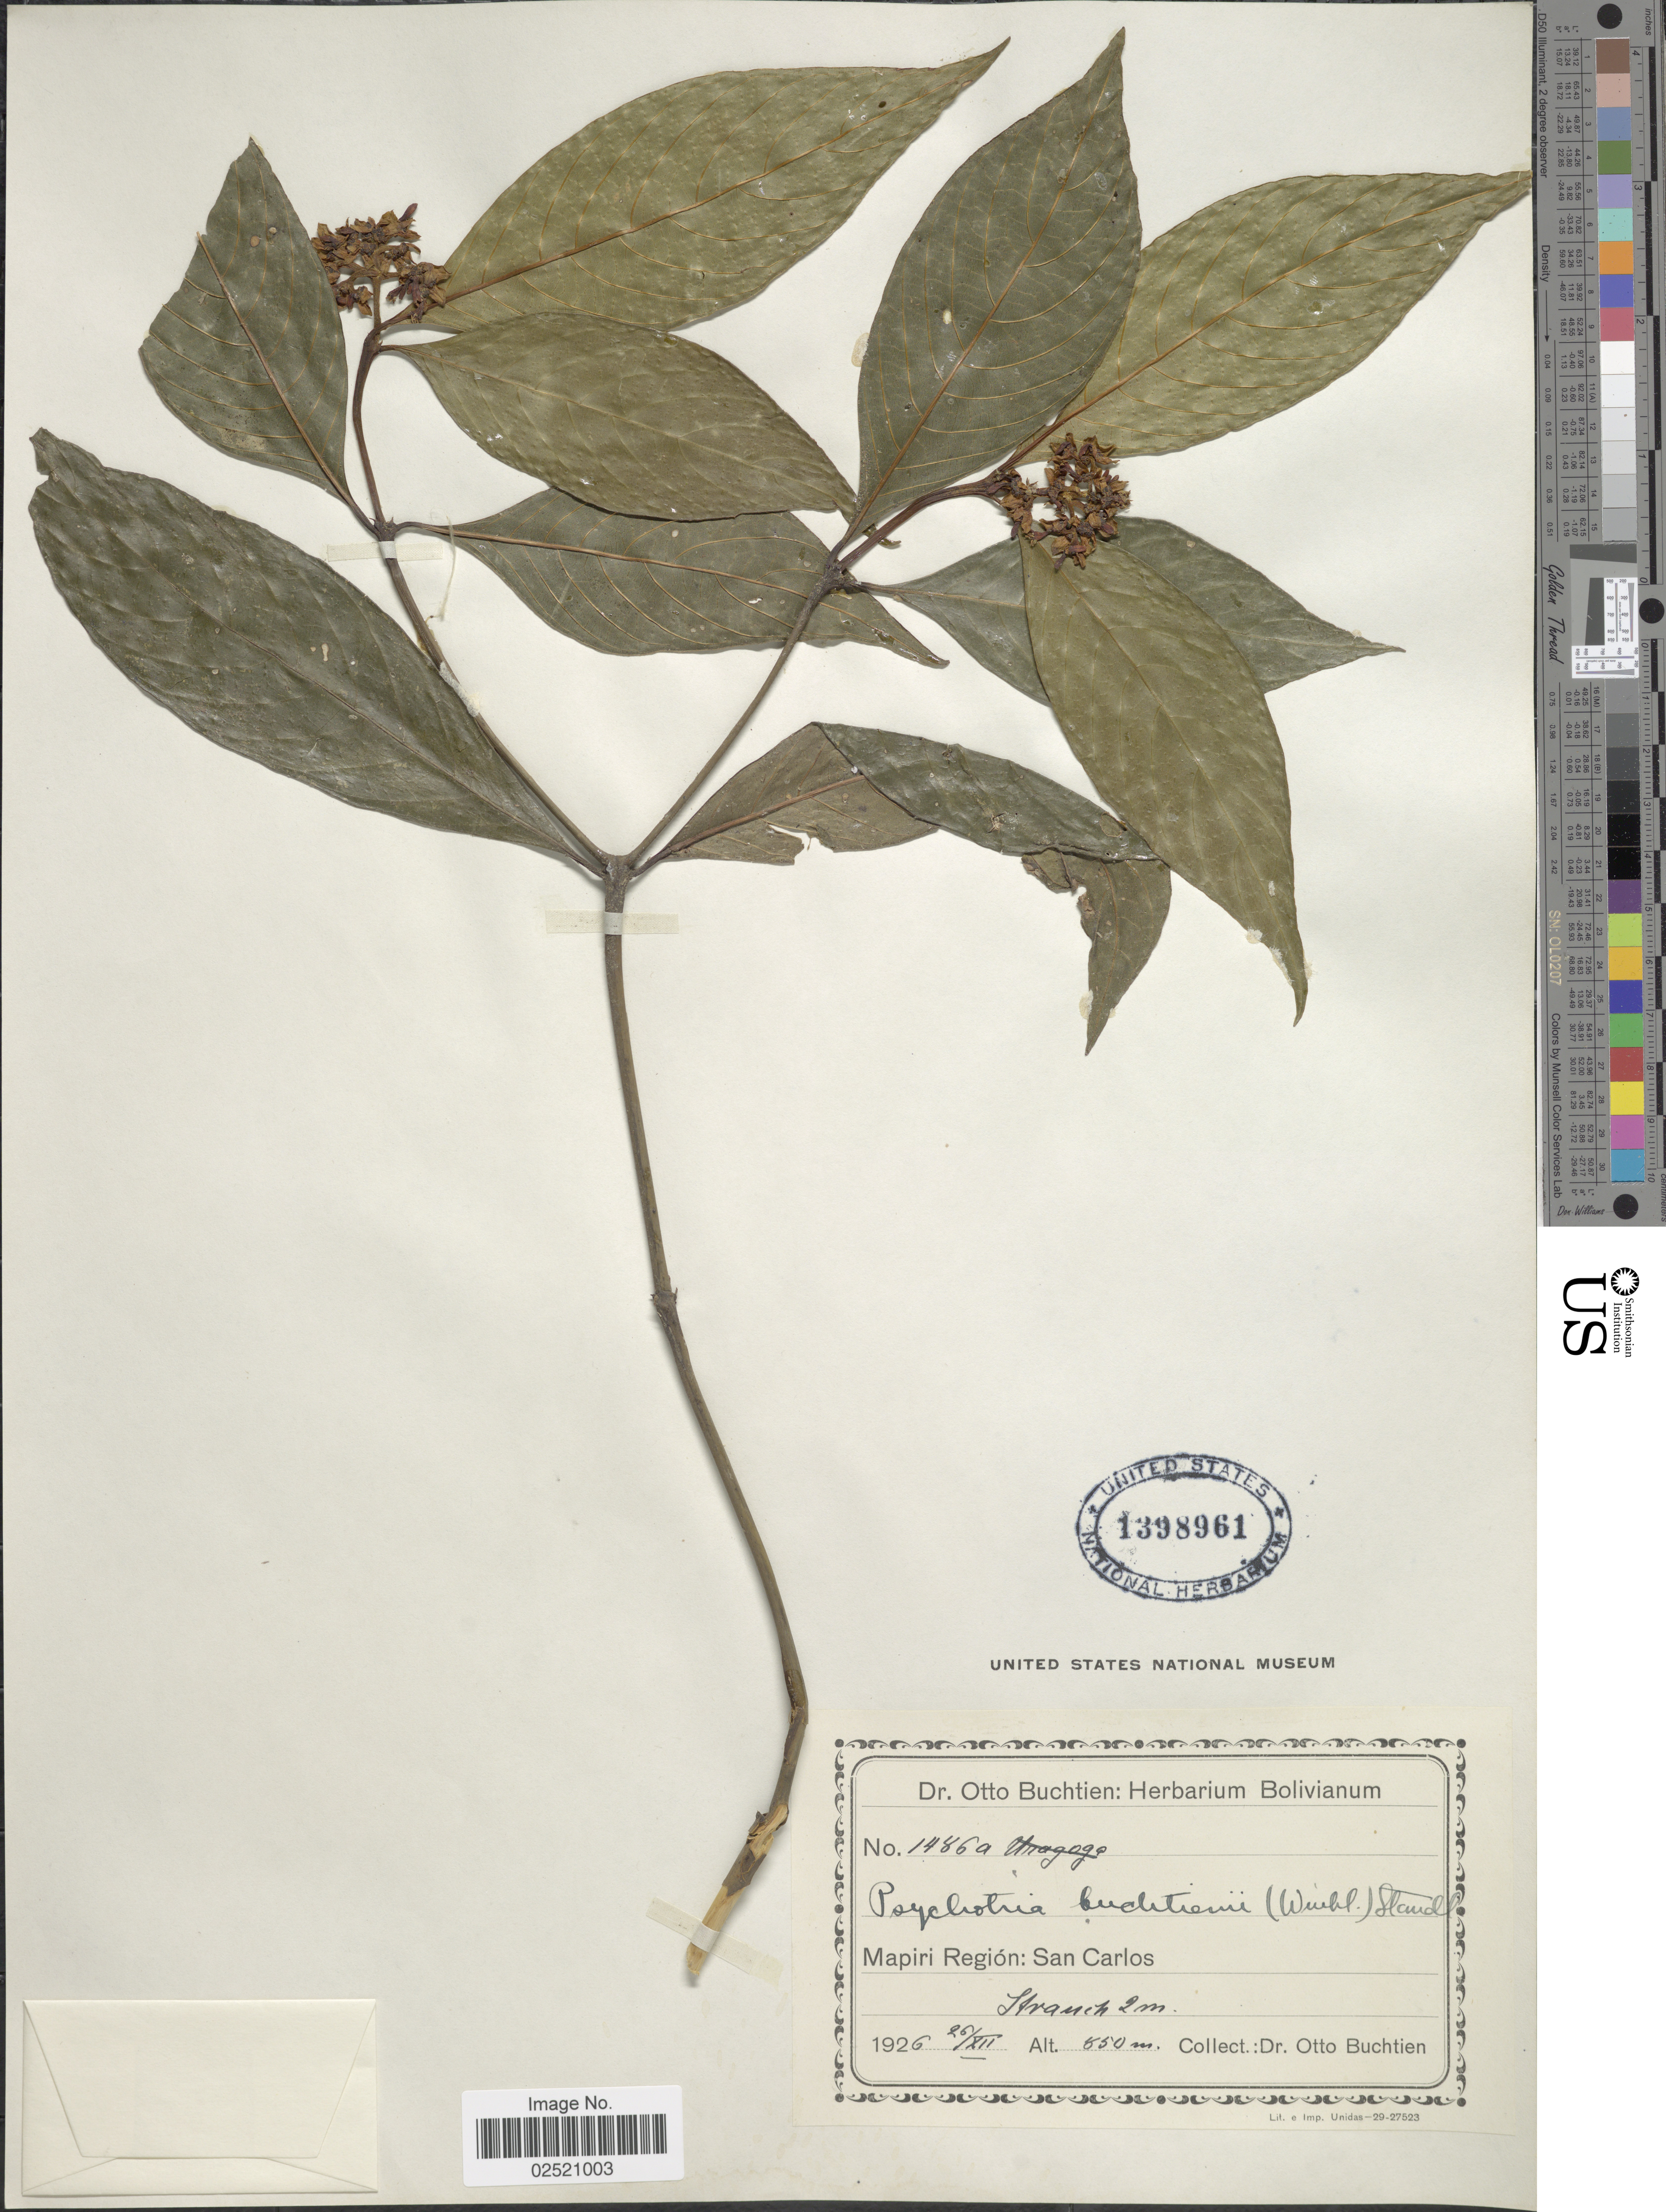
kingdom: Plantae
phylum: Tracheophyta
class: Magnoliopsida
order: Gentianales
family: Rubiaceae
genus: Psychotria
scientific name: Psychotria buchtienii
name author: (H.J.P. Winkl.) Standl.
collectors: O. Buchtien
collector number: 1486a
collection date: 1926-12-26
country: Bolivia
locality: Mapiri Region: San Carlos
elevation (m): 850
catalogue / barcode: US 1398961